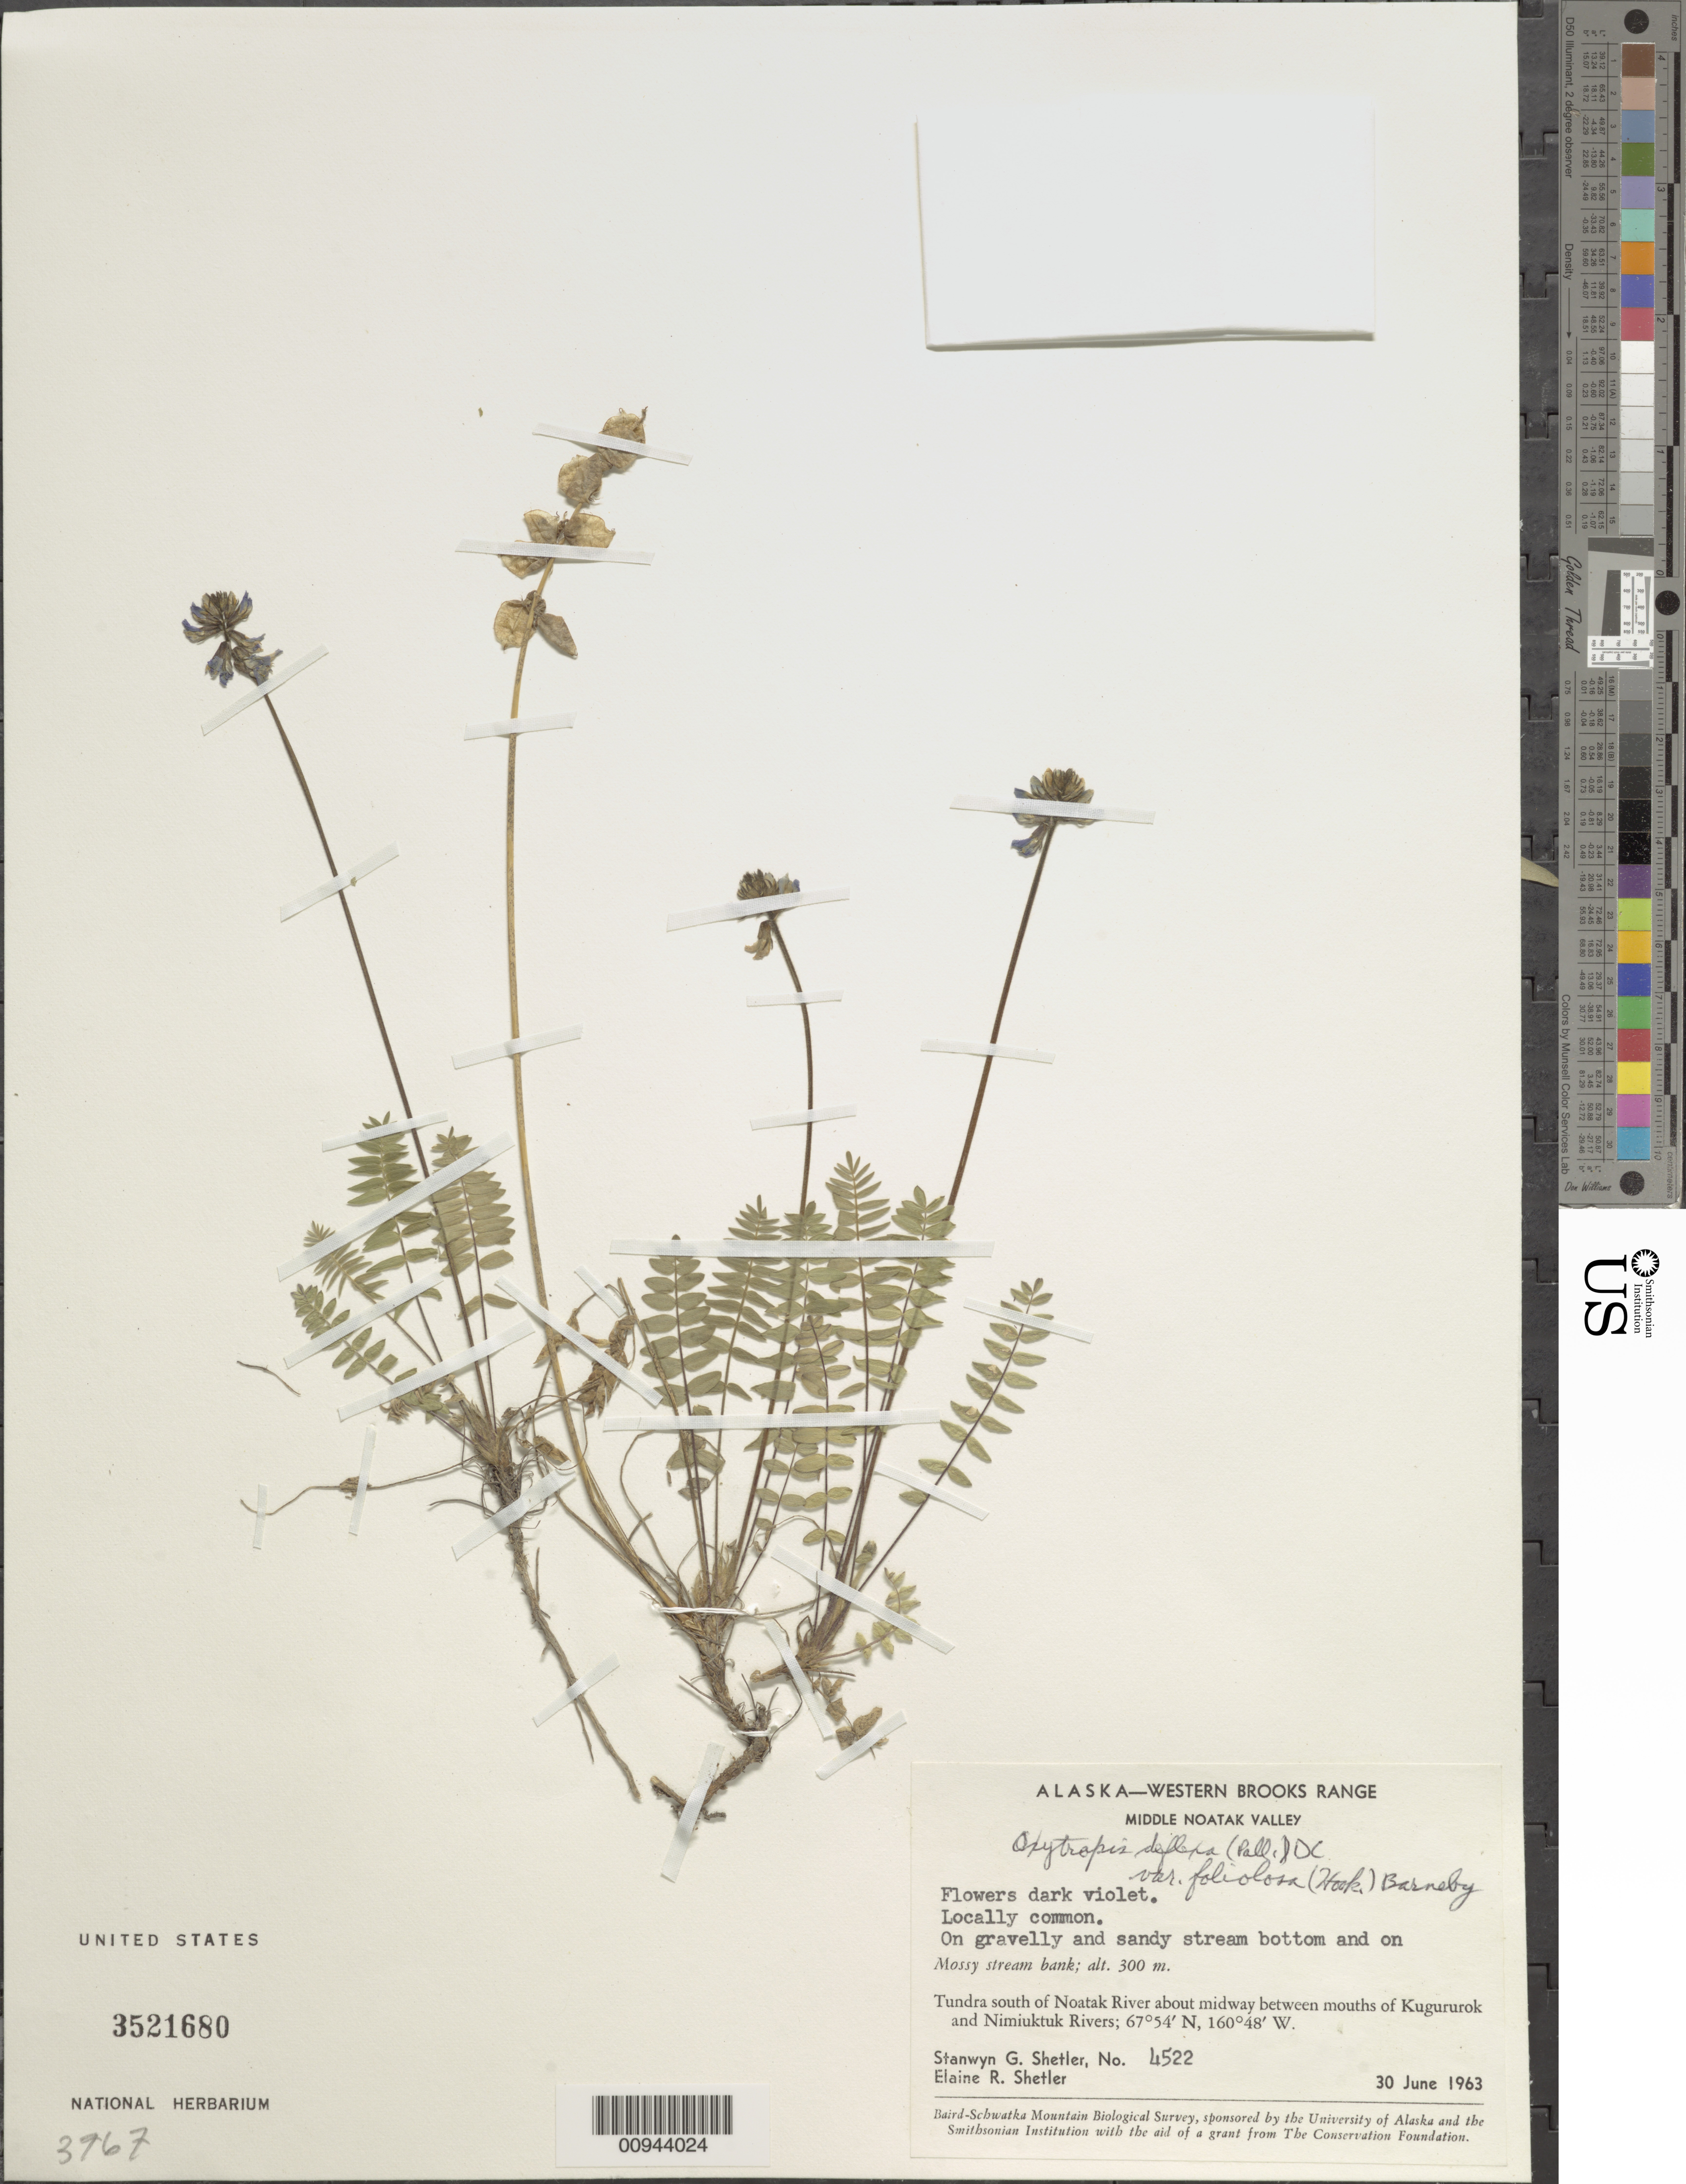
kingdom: Plantae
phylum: Tracheophyta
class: Magnoliopsida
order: Fabales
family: Fabaceae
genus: Oxytropis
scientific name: Oxytropis deflexa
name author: (Pall.) DC.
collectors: S. Shetler & E. R. Shetler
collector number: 4522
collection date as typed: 30 Jun 1963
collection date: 1963-06-30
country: United States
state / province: Alaska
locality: S of Noatak River about midway between mouths of Kugururok and Nimiuktuk Rivers. Western Brooks Range, Middle Noatak Valley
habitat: Tundra. On gravelly and sandy stream bottom and on mossy stream bank.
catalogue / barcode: US 3521680